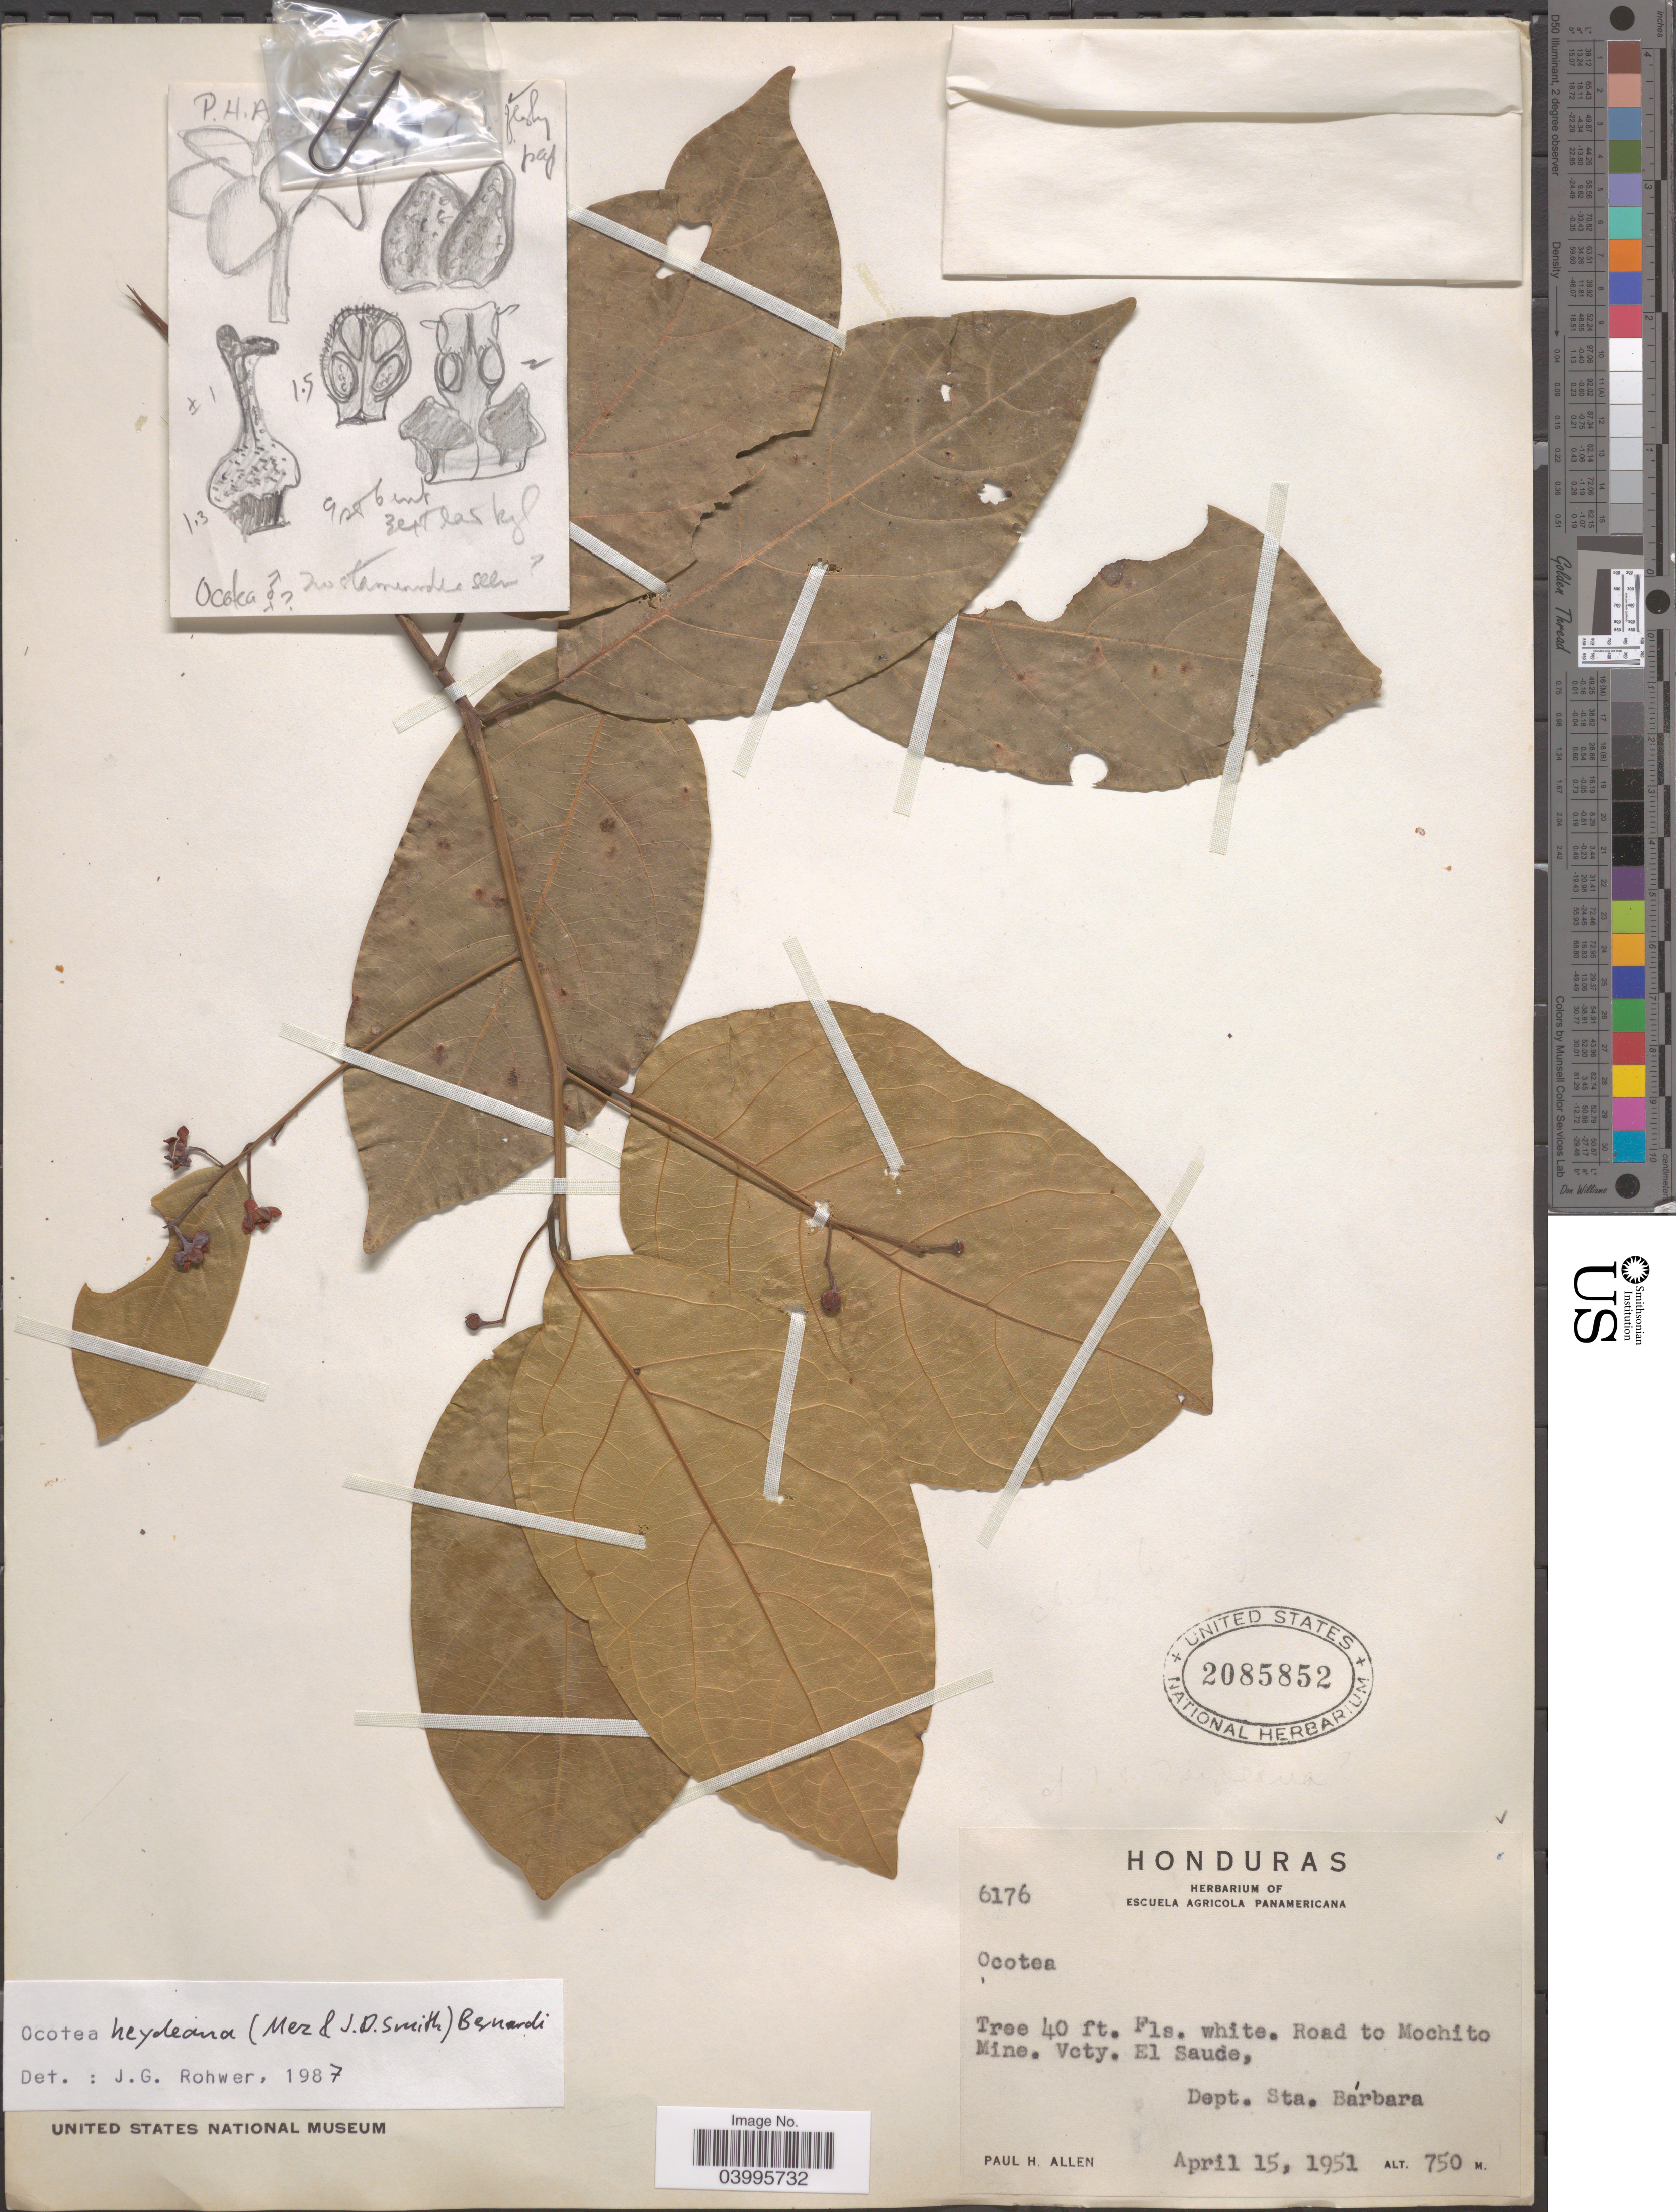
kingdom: Plantae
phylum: Tracheophyta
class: Magnoliopsida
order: Laurales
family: Lauraceae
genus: Ocotea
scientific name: Ocotea heydeana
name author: (Mez & Donn. Sm.) Bernardi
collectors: P. H. Allen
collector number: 6176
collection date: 1951-04-15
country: Honduras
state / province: Santa Barbara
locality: Road to Mochito Mine. Vcty. El Saude, Dept. Sta. Bárbara.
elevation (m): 750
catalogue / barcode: US 2085852